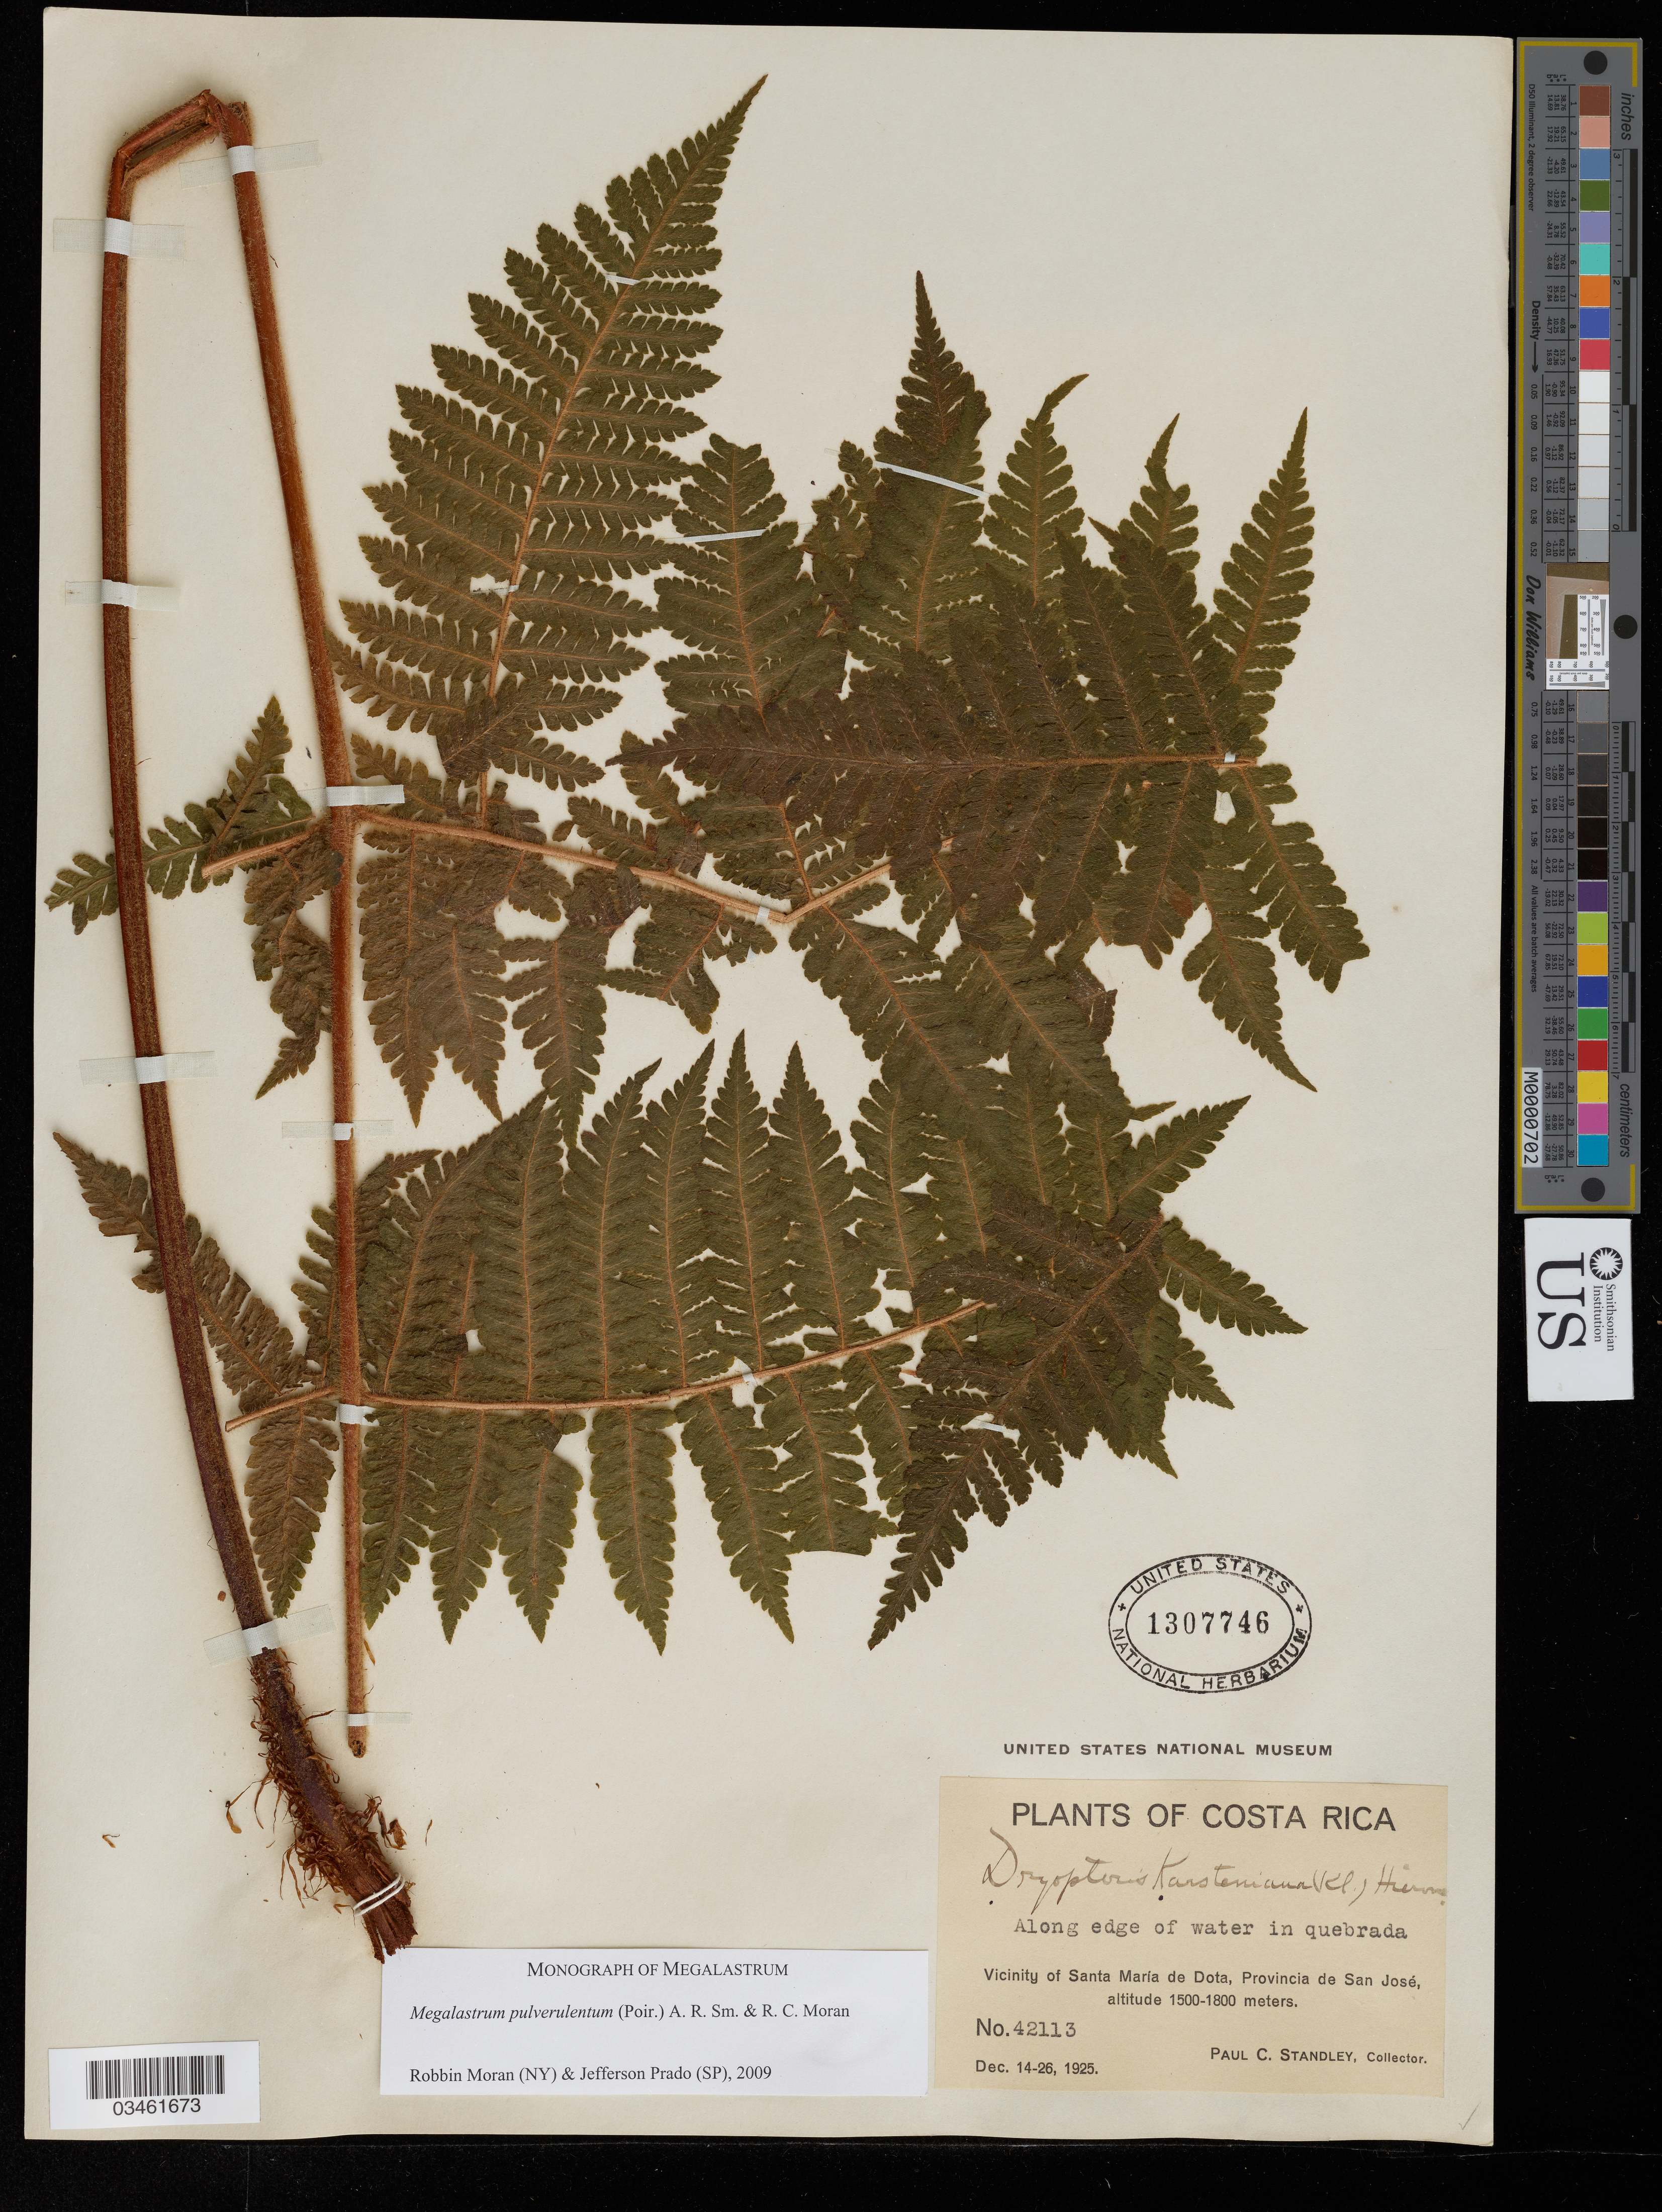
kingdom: Plantae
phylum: Tracheophyta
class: Polypodiopsida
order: Polypodiales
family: Dryopteridaceae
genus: Megalastrum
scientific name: Megalastrum pulverulentum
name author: (Poir.) A.R. Sm. & R.C. Moran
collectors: P. C. Standley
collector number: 42113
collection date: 1925-12-14/1925-12-26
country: Costa Rica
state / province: San José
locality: Vicinity of Santa María de Dota.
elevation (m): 1500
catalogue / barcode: US 1307746